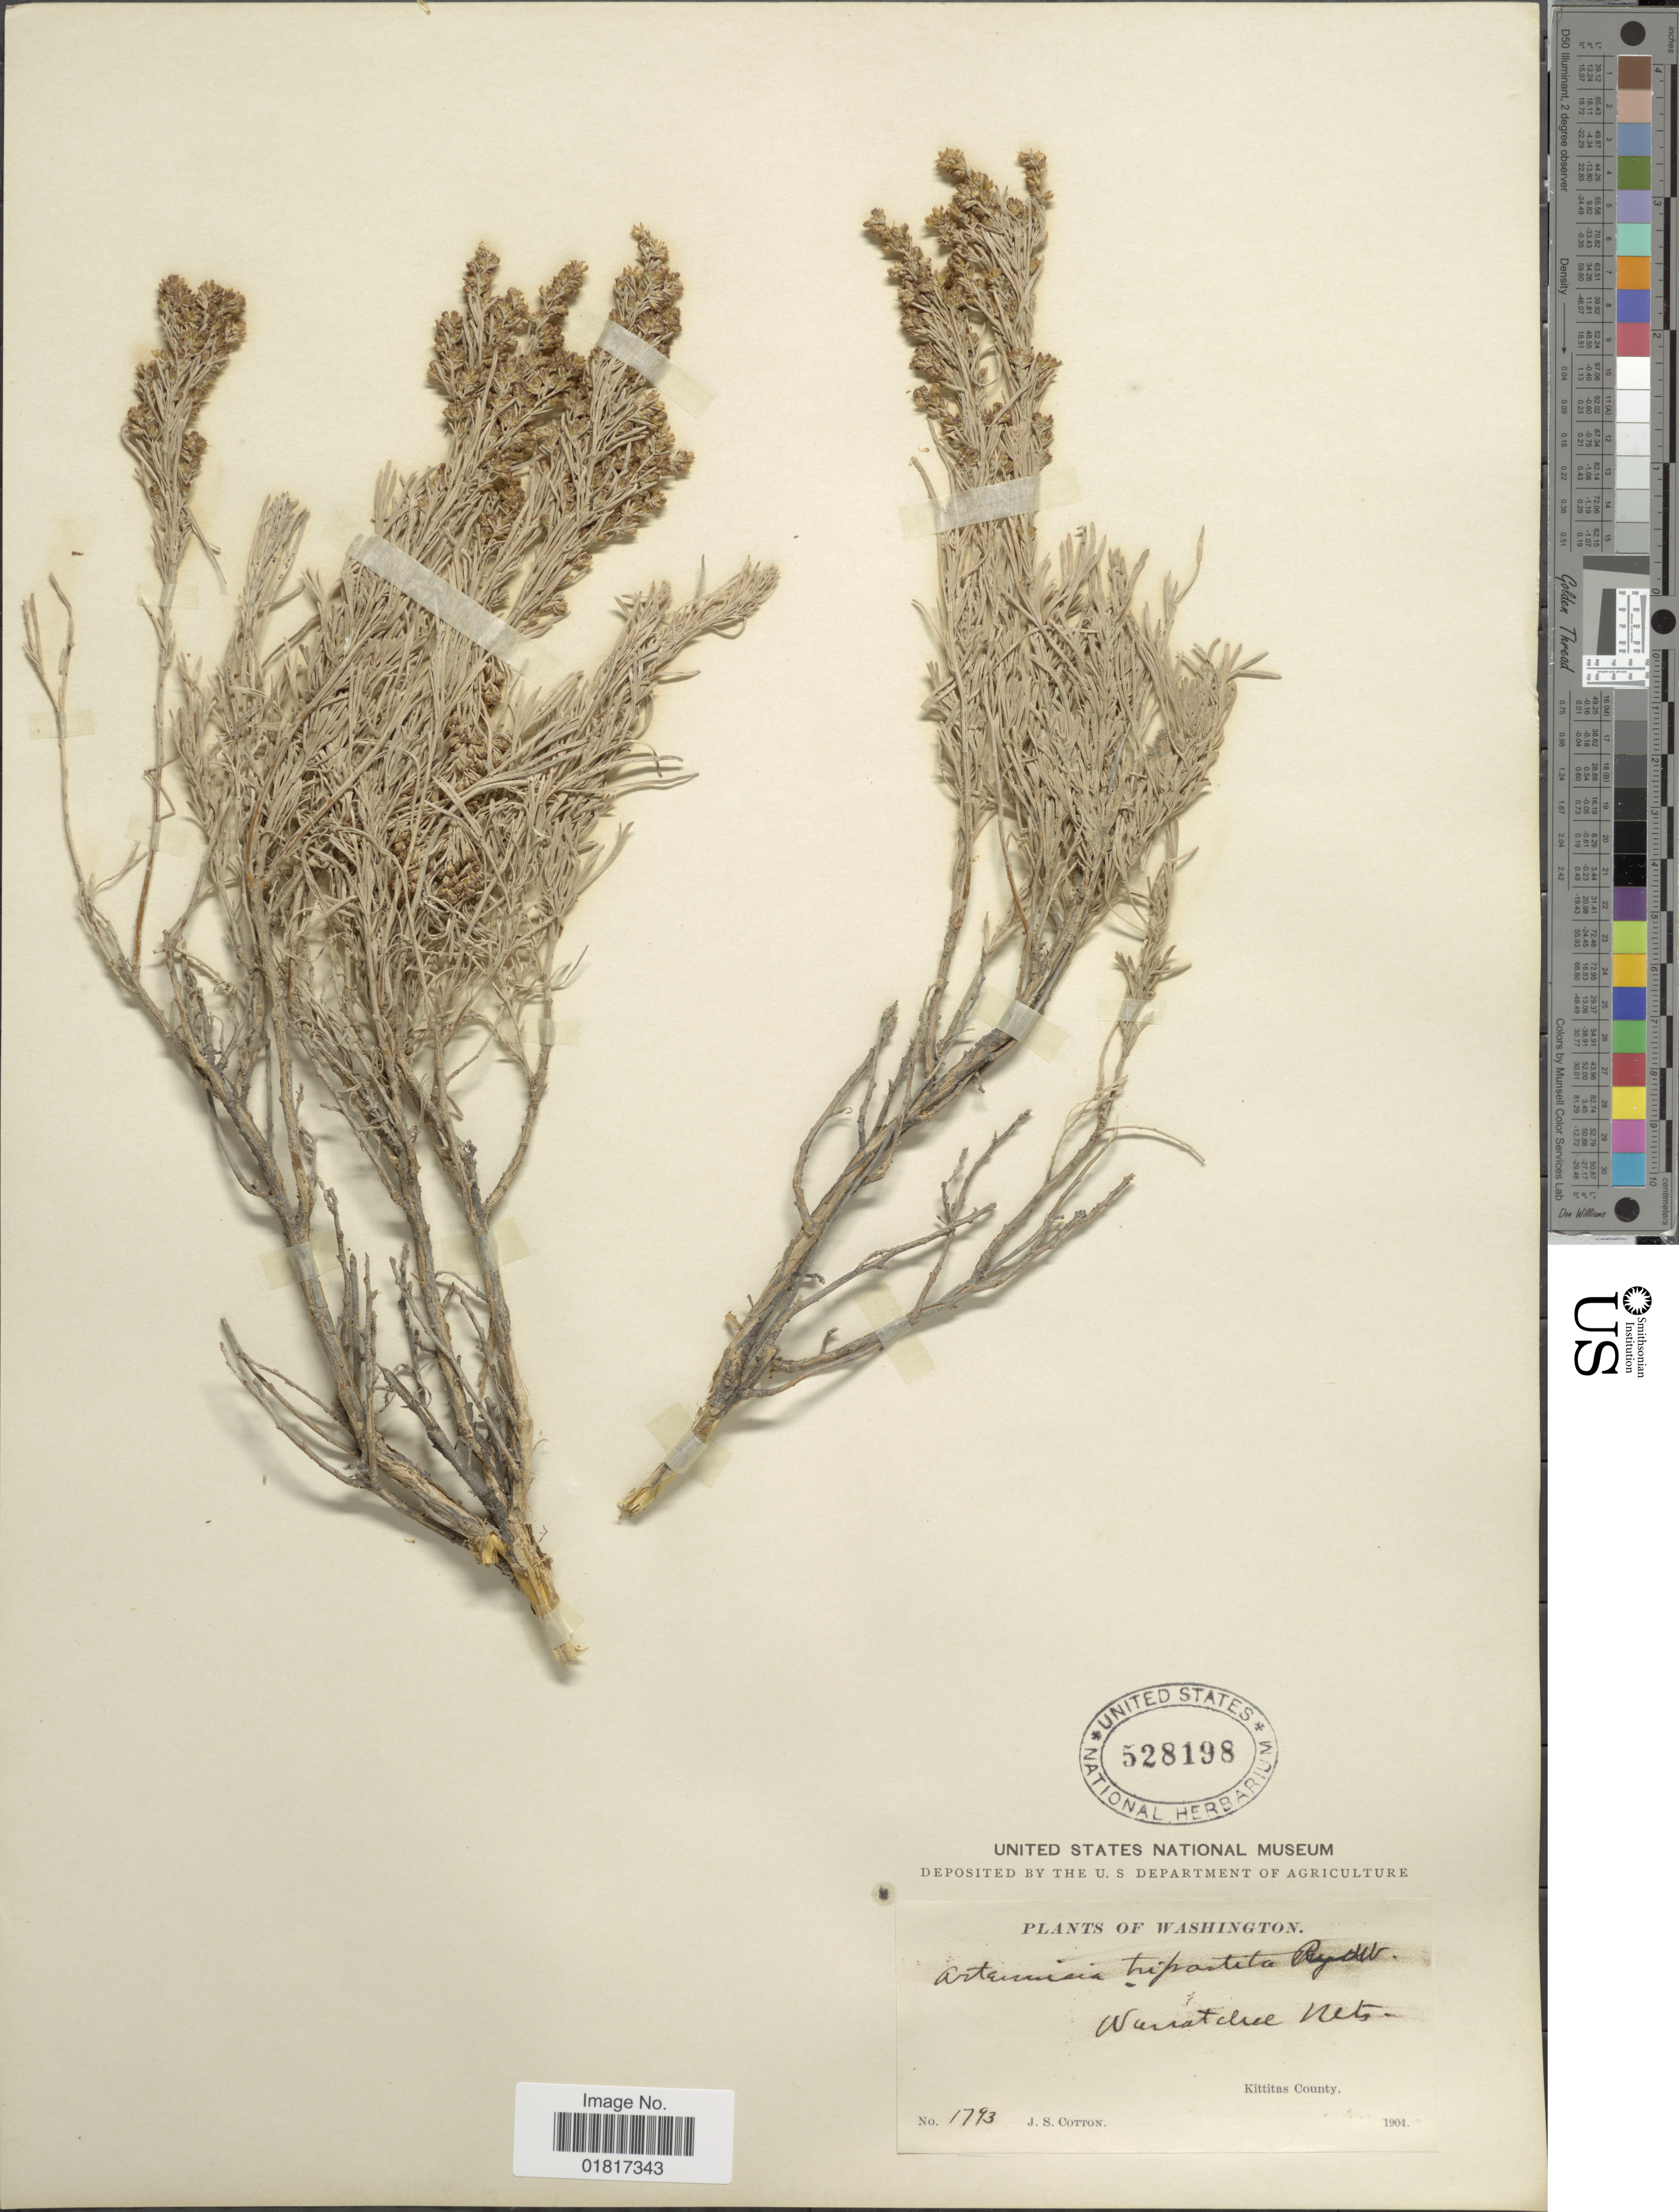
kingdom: Plantae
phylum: Tracheophyta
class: Magnoliopsida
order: Asterales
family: Asteraceae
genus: Artemisia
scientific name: Artemisia tripartita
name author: Rydb.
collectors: J. S. Cotton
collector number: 1793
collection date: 1904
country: United States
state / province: Washington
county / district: Kittitas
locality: Wanatchee Mts, Kittitas County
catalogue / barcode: US 528198